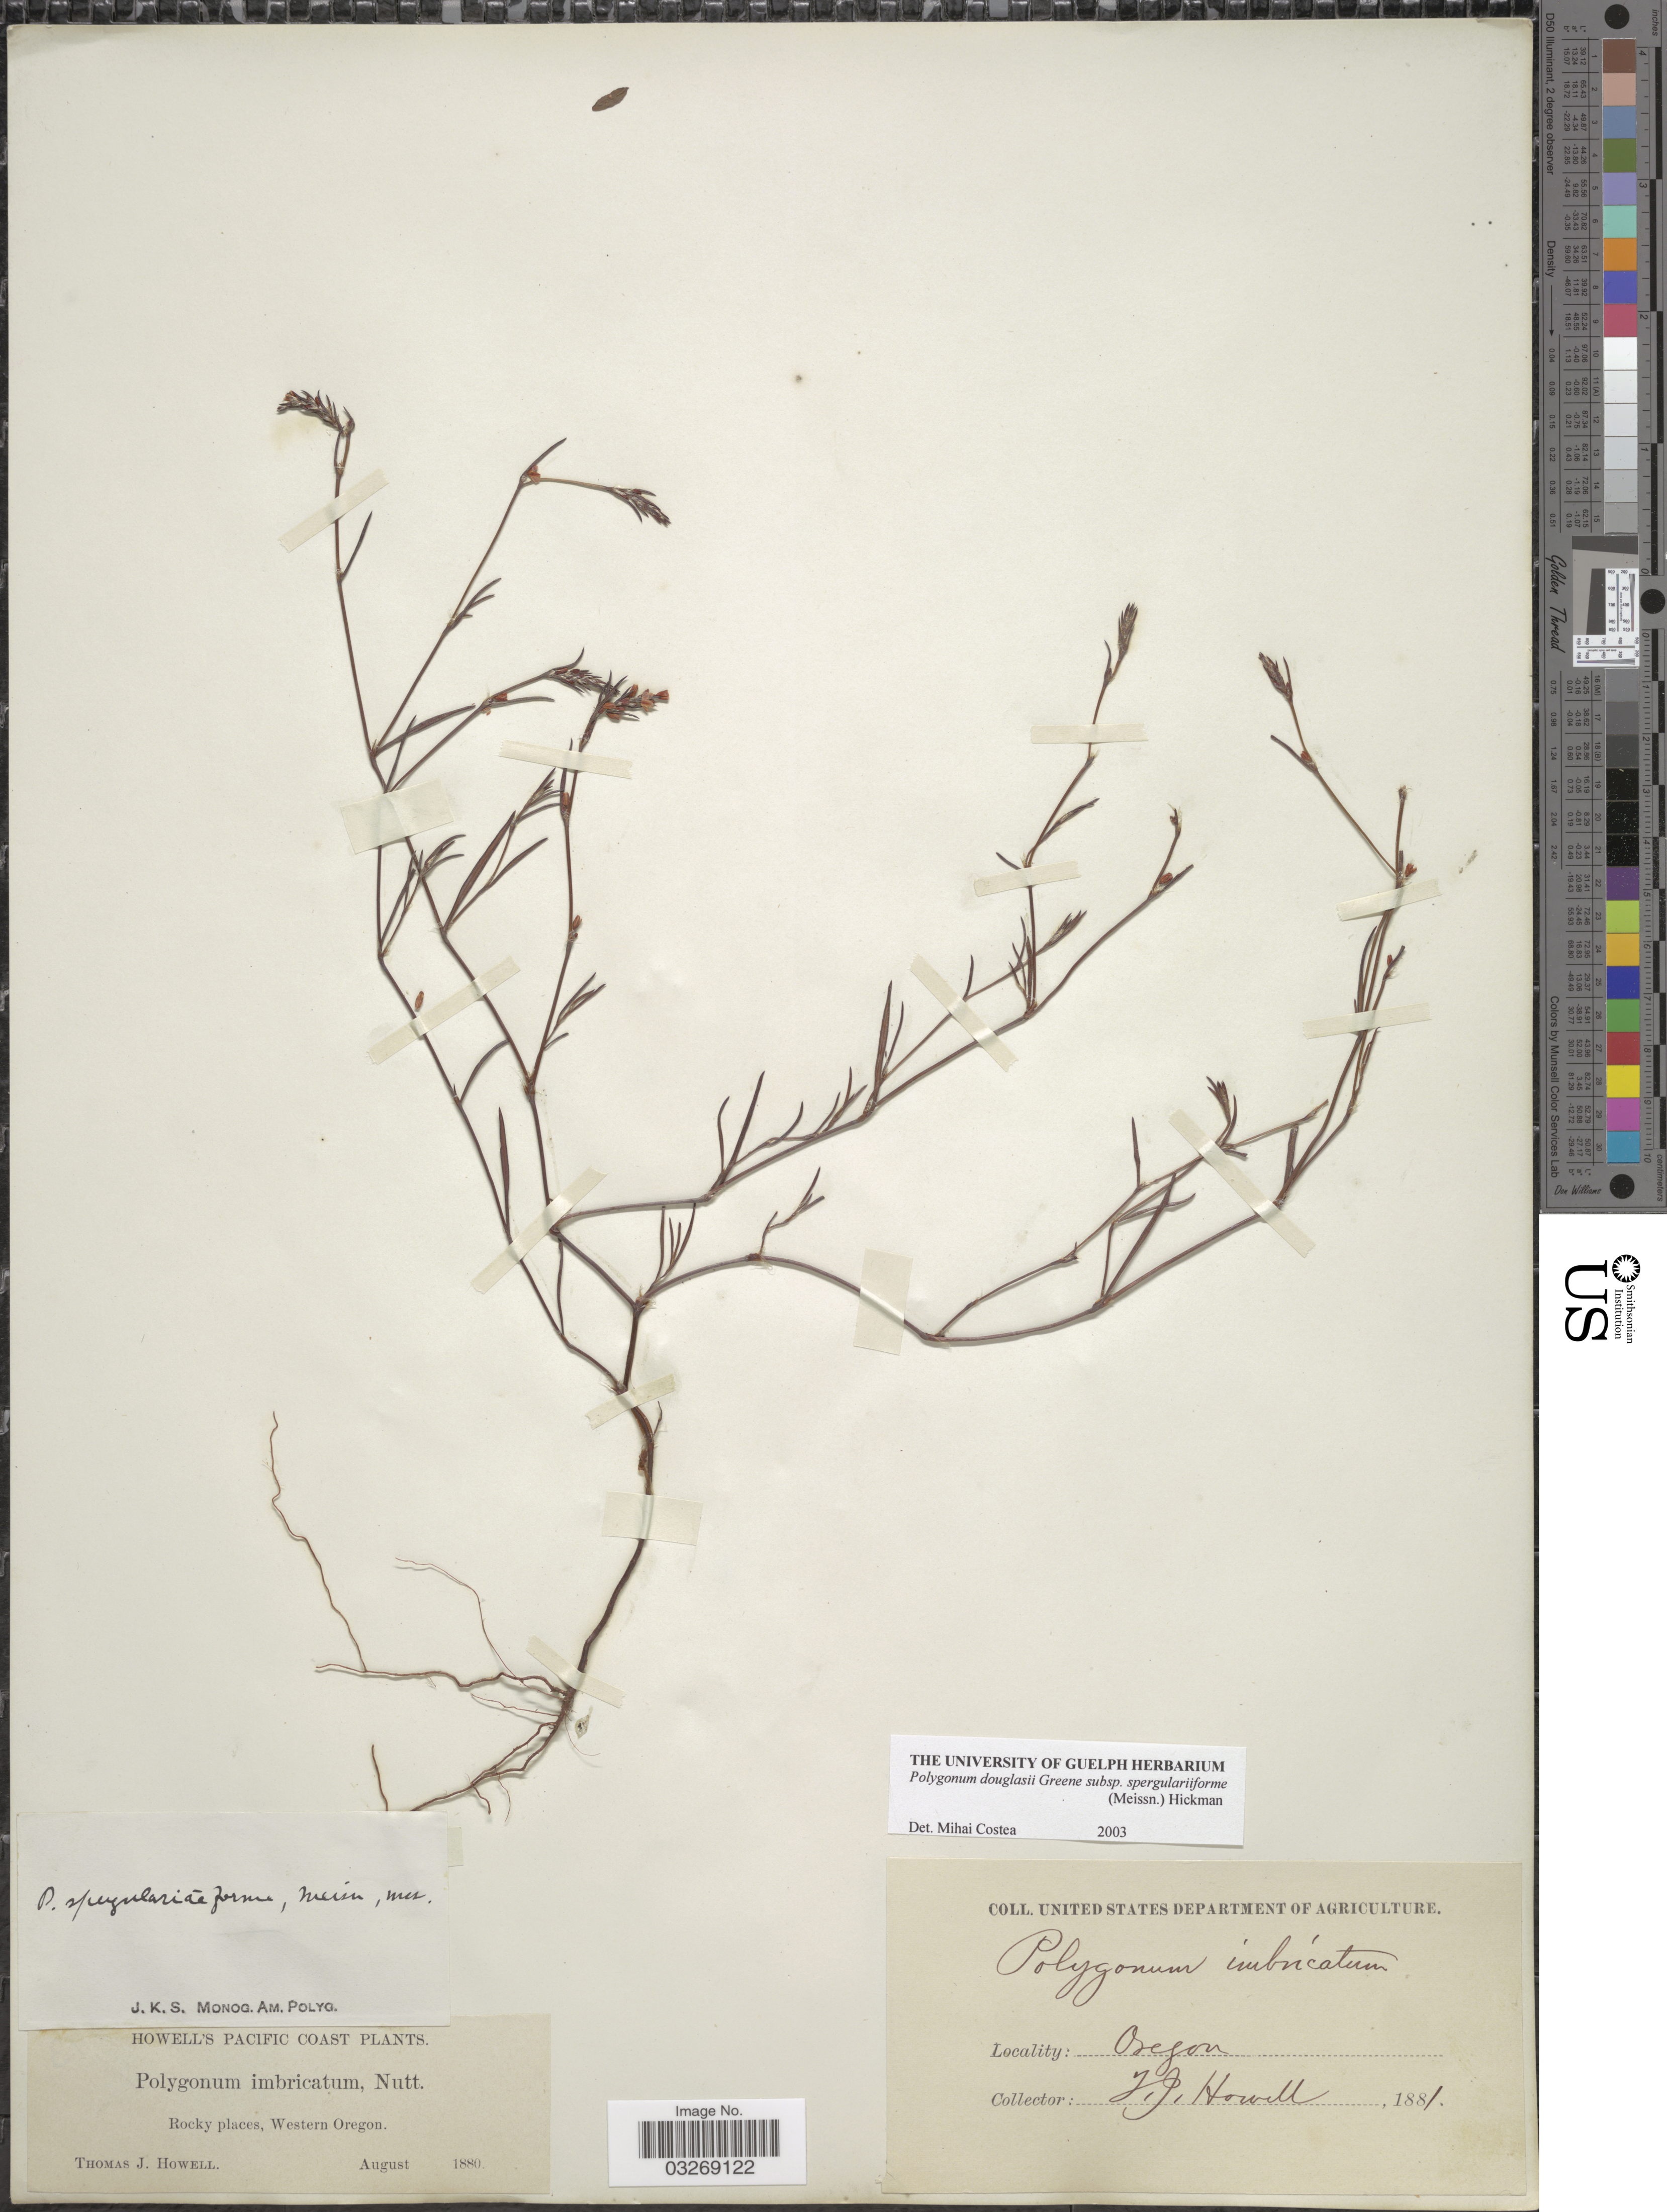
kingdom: Plantae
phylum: Tracheophyta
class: Magnoliopsida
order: Caryophyllales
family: Polygonaceae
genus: Polygonum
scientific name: Polygonum douglasii subsp. spergulariiforme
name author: (Meisn. ex Small) Hickman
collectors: T. J. Howell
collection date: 1880-08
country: United States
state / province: Oregon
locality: Pacific Coast. Western Oregon.